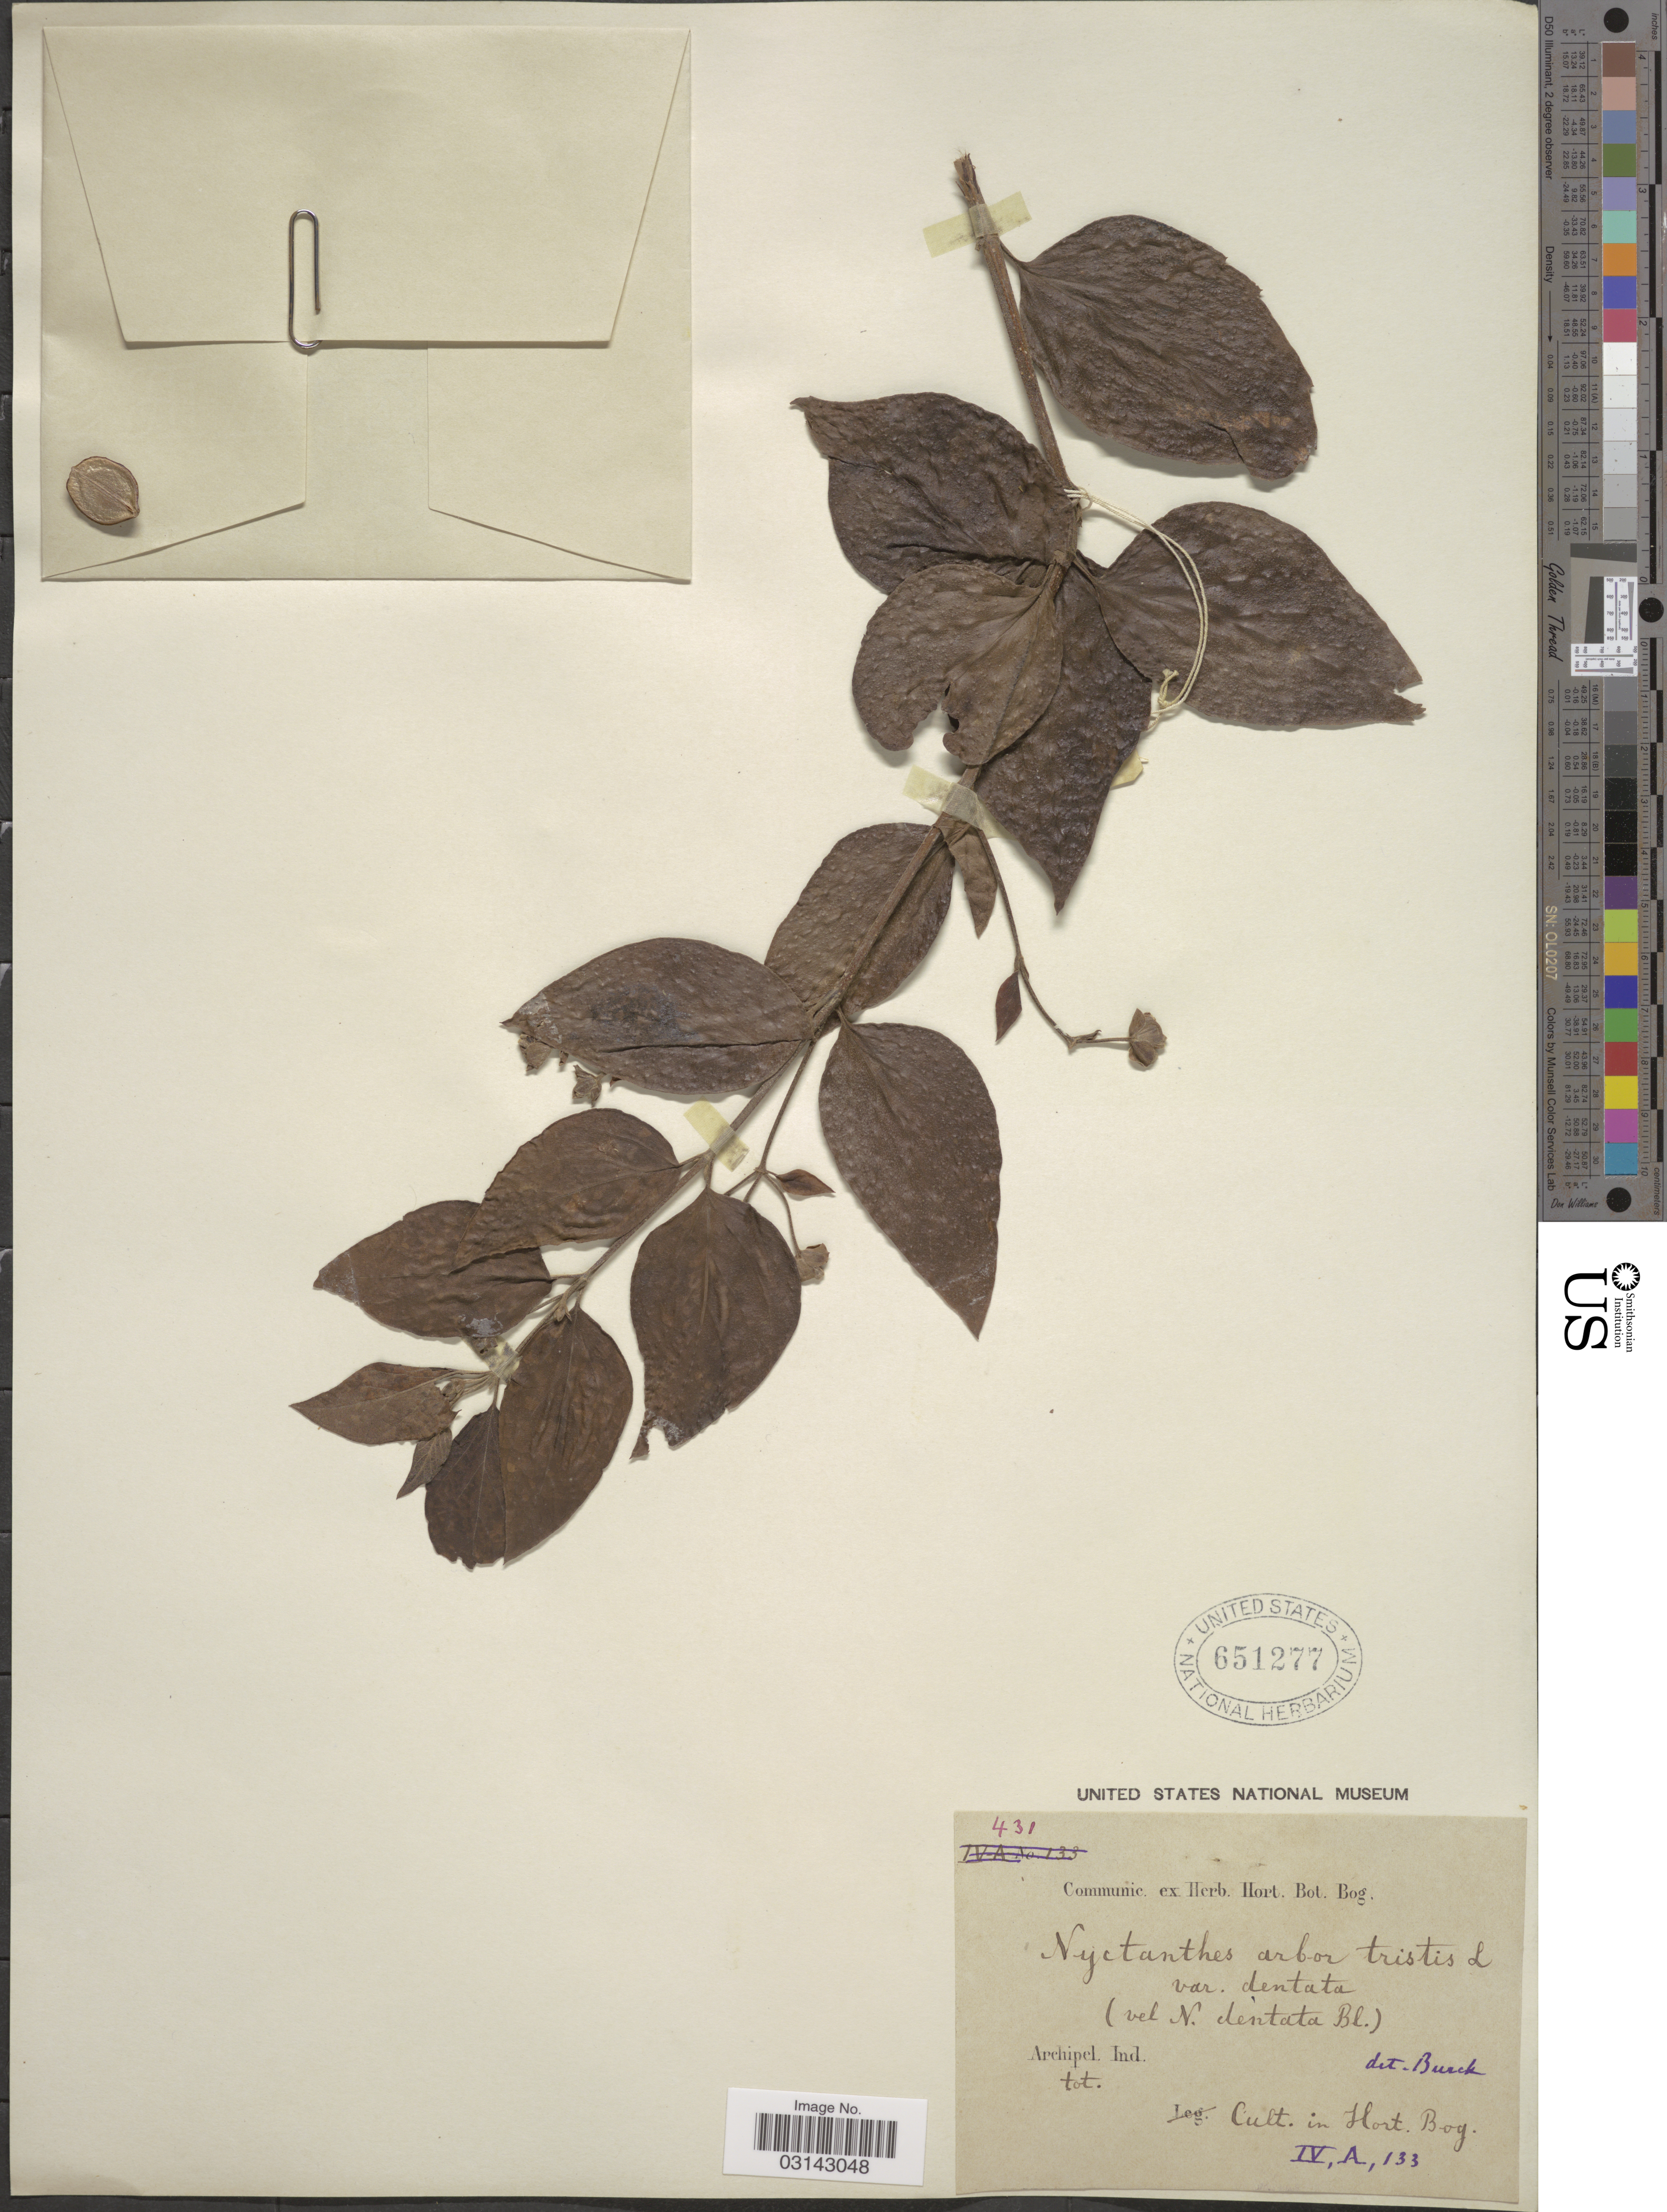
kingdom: Plantae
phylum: Tracheophyta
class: Magnoliopsida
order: Lamiales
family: Oleaceae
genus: Nyctanthes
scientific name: Nyctanthes arbor-tristis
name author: L.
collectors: ex herb. Hort. Bot. Bog.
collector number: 431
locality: Archipel. Ind. tot. Cult. in Hort. Bog.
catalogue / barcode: US 651277